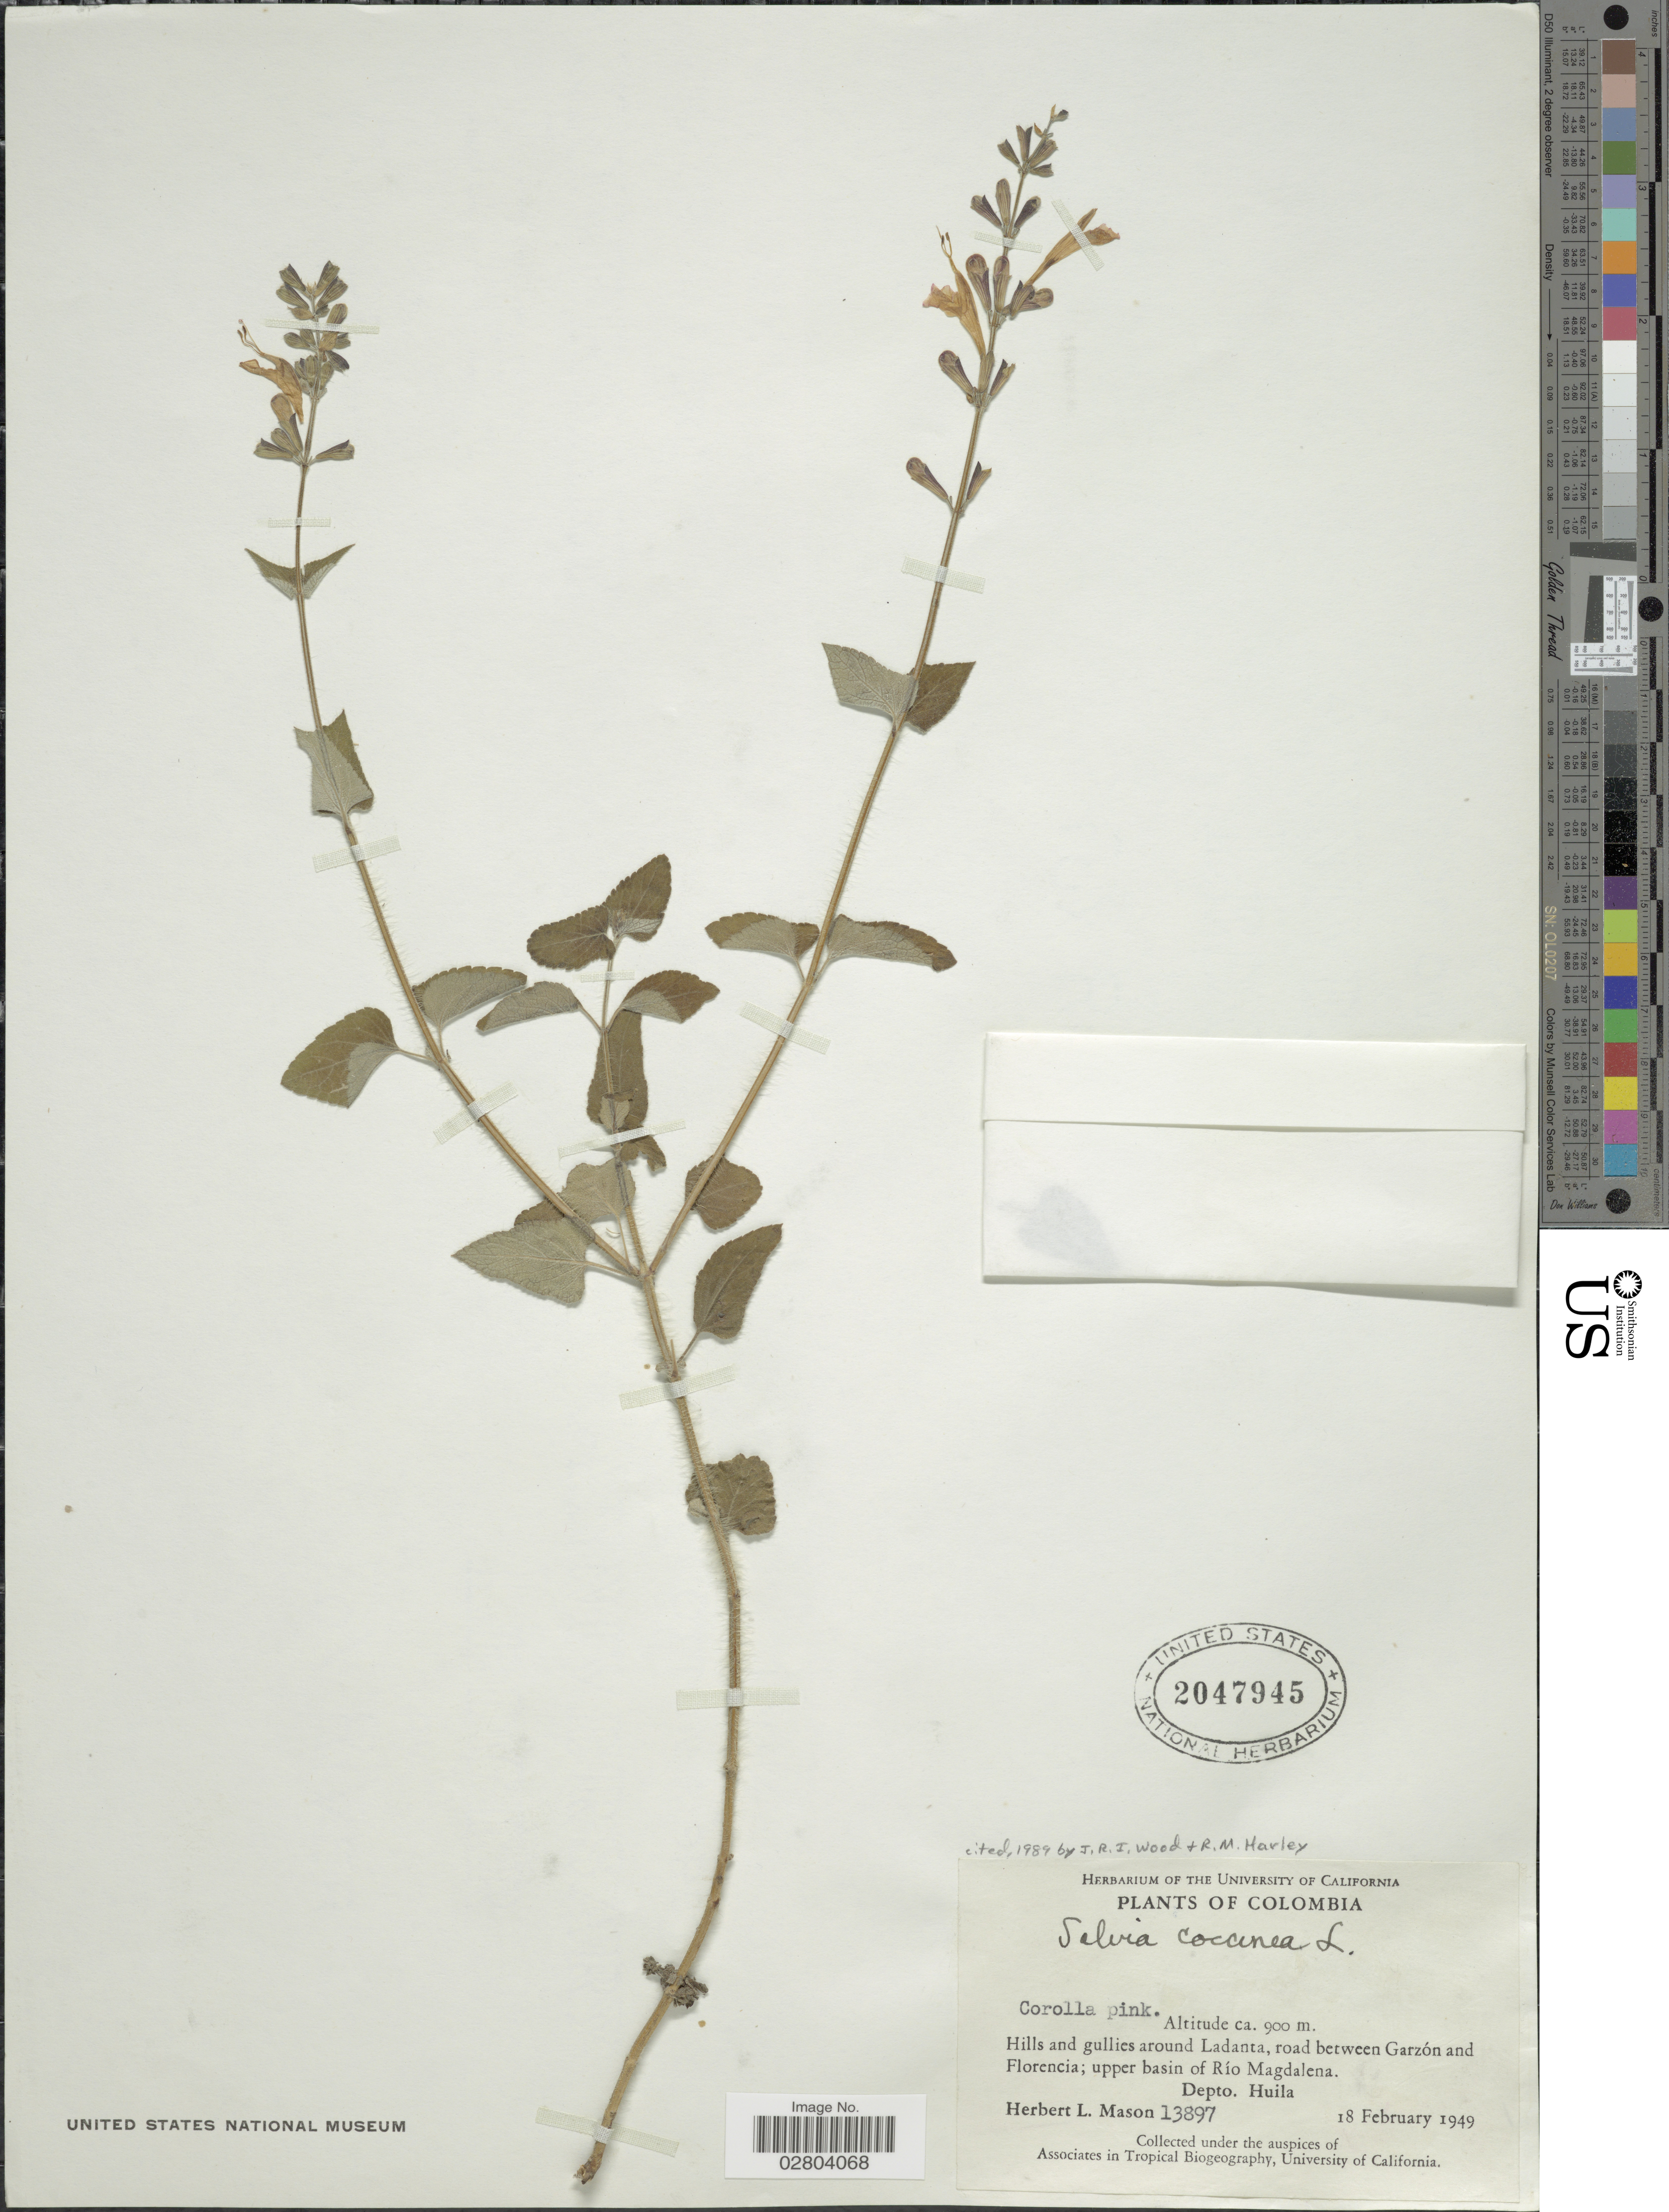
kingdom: Plantae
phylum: Tracheophyta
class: Magnoliopsida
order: Lamiales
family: Lamiaceae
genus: Salvia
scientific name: Salvia coccinea 'Naples Lavender'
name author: L. f. ex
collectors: H. L. Mason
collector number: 13897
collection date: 1949-02-18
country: Colombia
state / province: Huila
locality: Hills and gullies around Ladanta, road between Garzón and Florencia; upper basin of Río Magdalena. Depto. Huila.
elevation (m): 900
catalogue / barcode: US 2047945